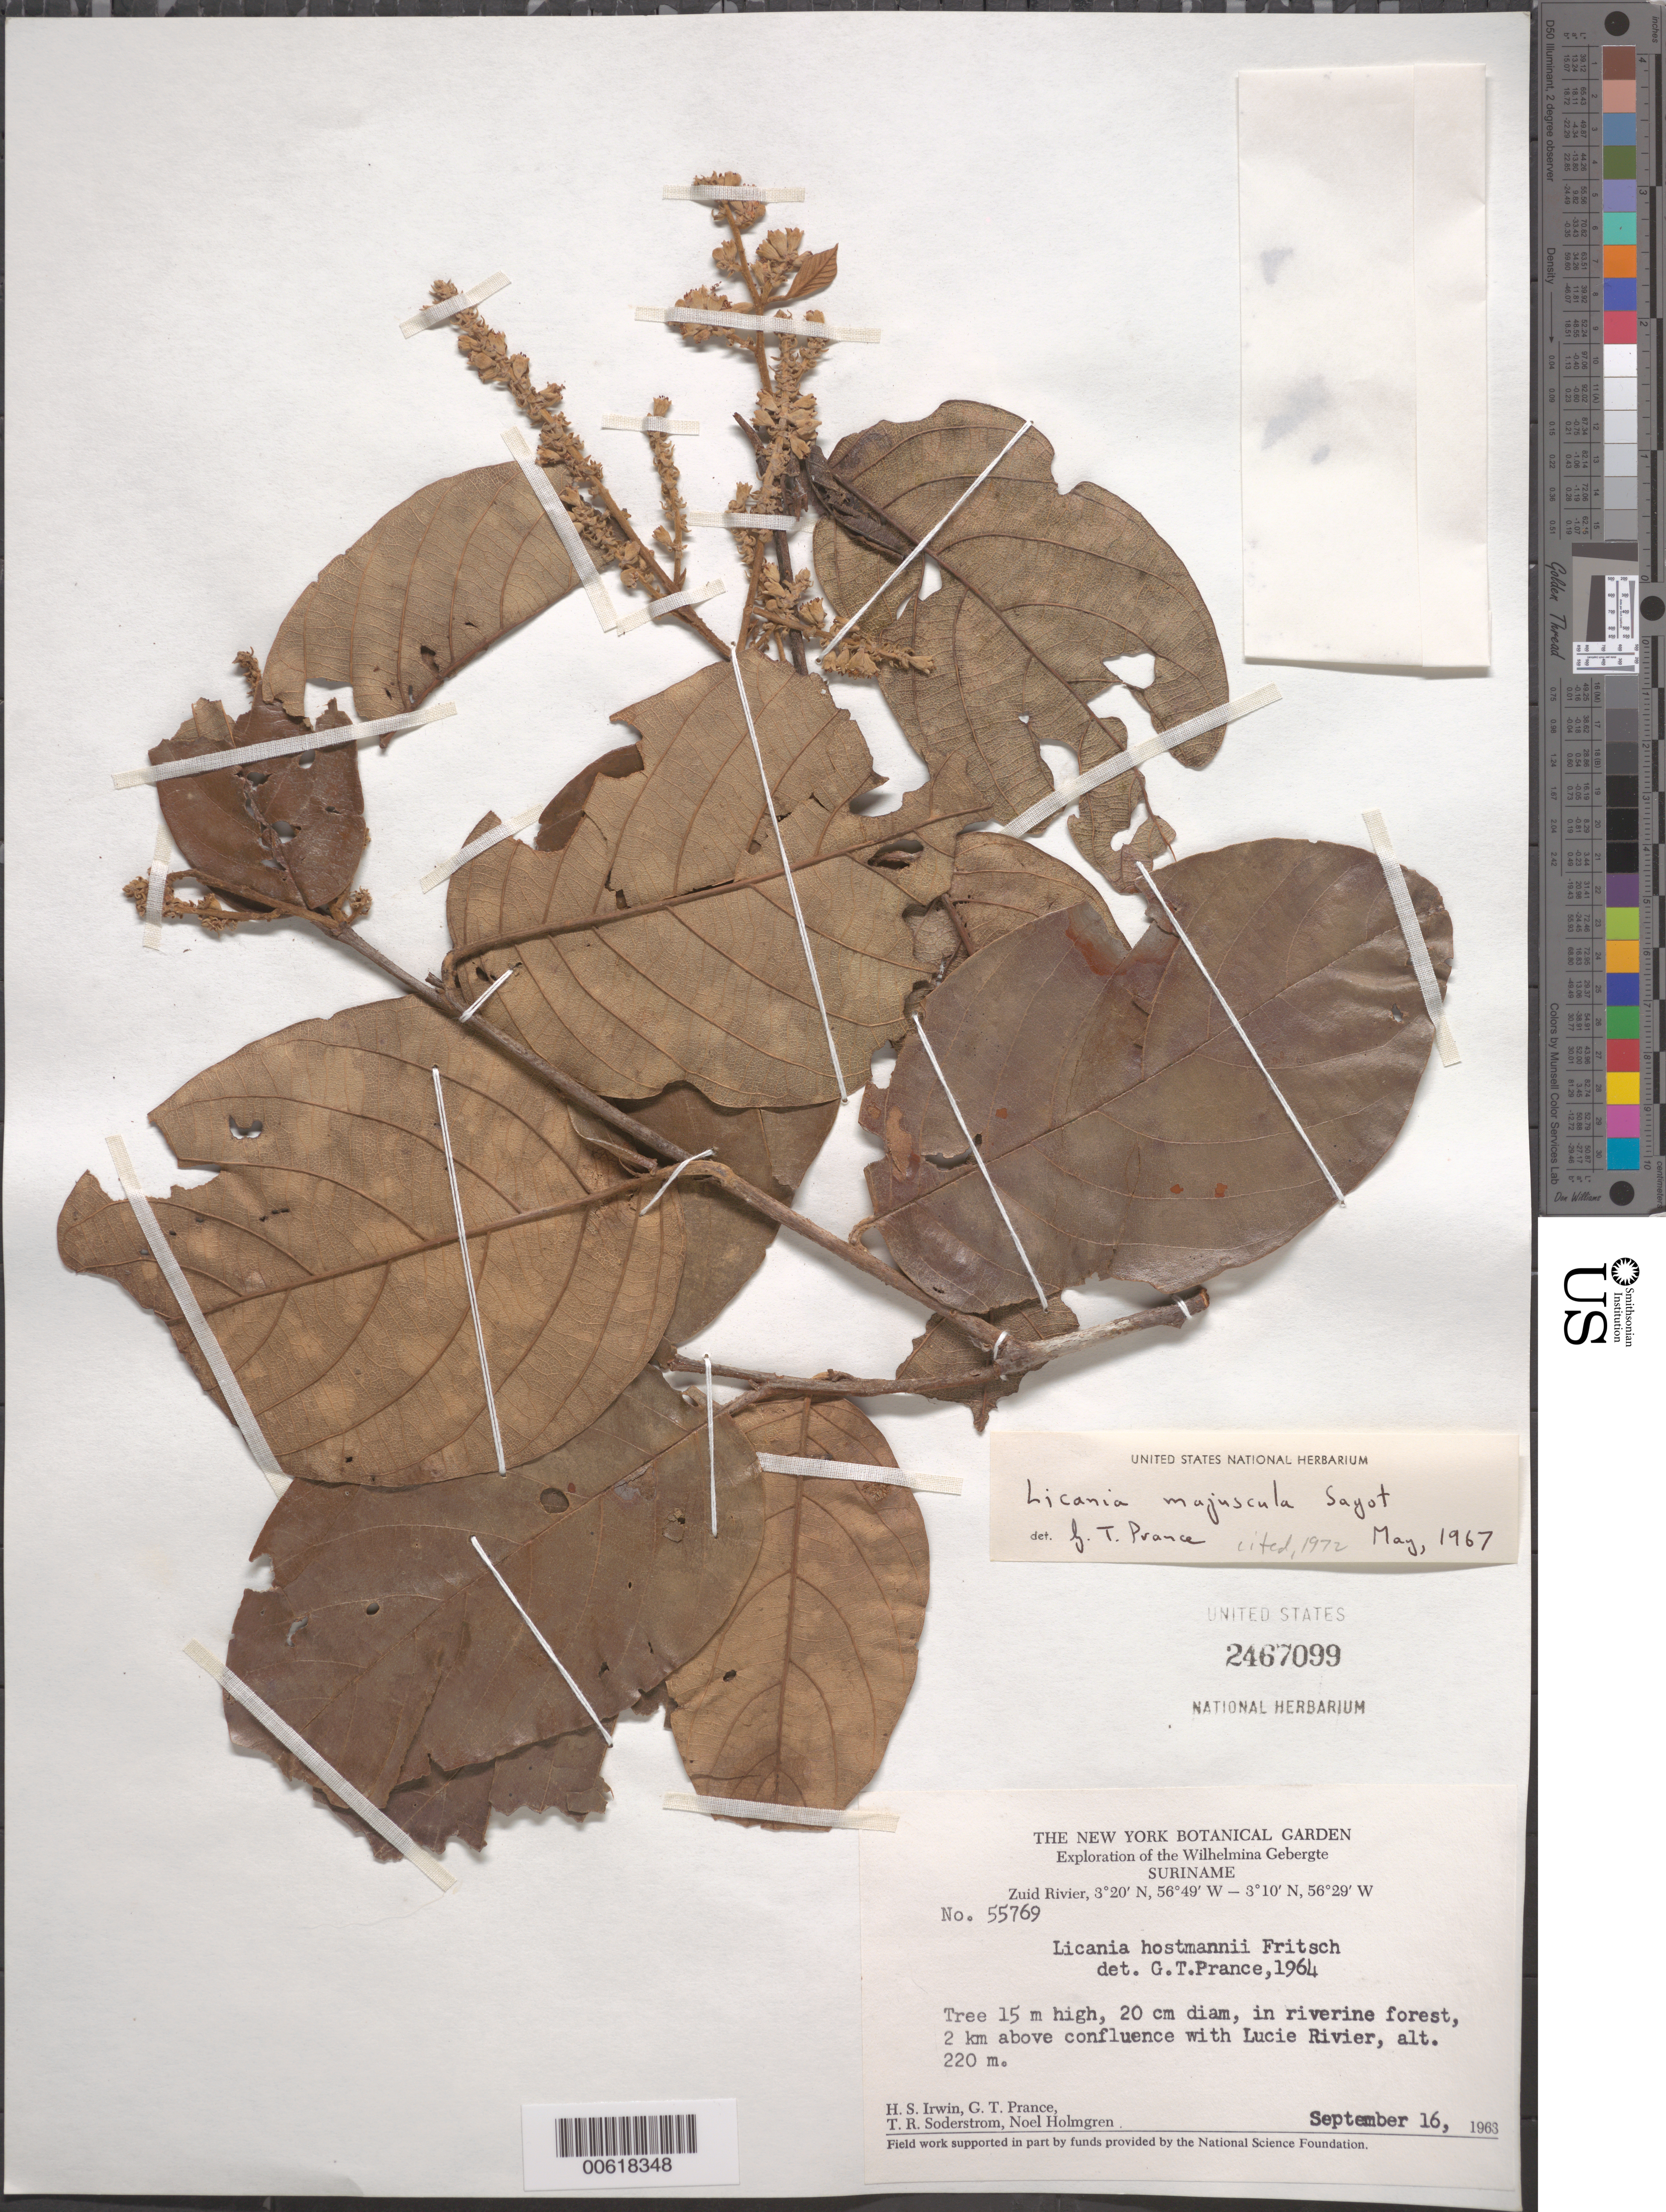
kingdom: Plantae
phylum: Tracheophyta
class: Magnoliopsida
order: Malpighiales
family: Chrysobalanaceae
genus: Licania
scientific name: Licania majuscula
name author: Sagot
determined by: Prance, G. T.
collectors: H. Irwin, G. T. Prance, T. R. Soderstrom & N. H. Holmgren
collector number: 55769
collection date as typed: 16-Sep-63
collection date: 1963-09-16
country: Suriname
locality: Zuid River, 2 km above confluence with Lucie R., Wilhelmina Gebergte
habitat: Riverine forest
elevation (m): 220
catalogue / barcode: US 2467099